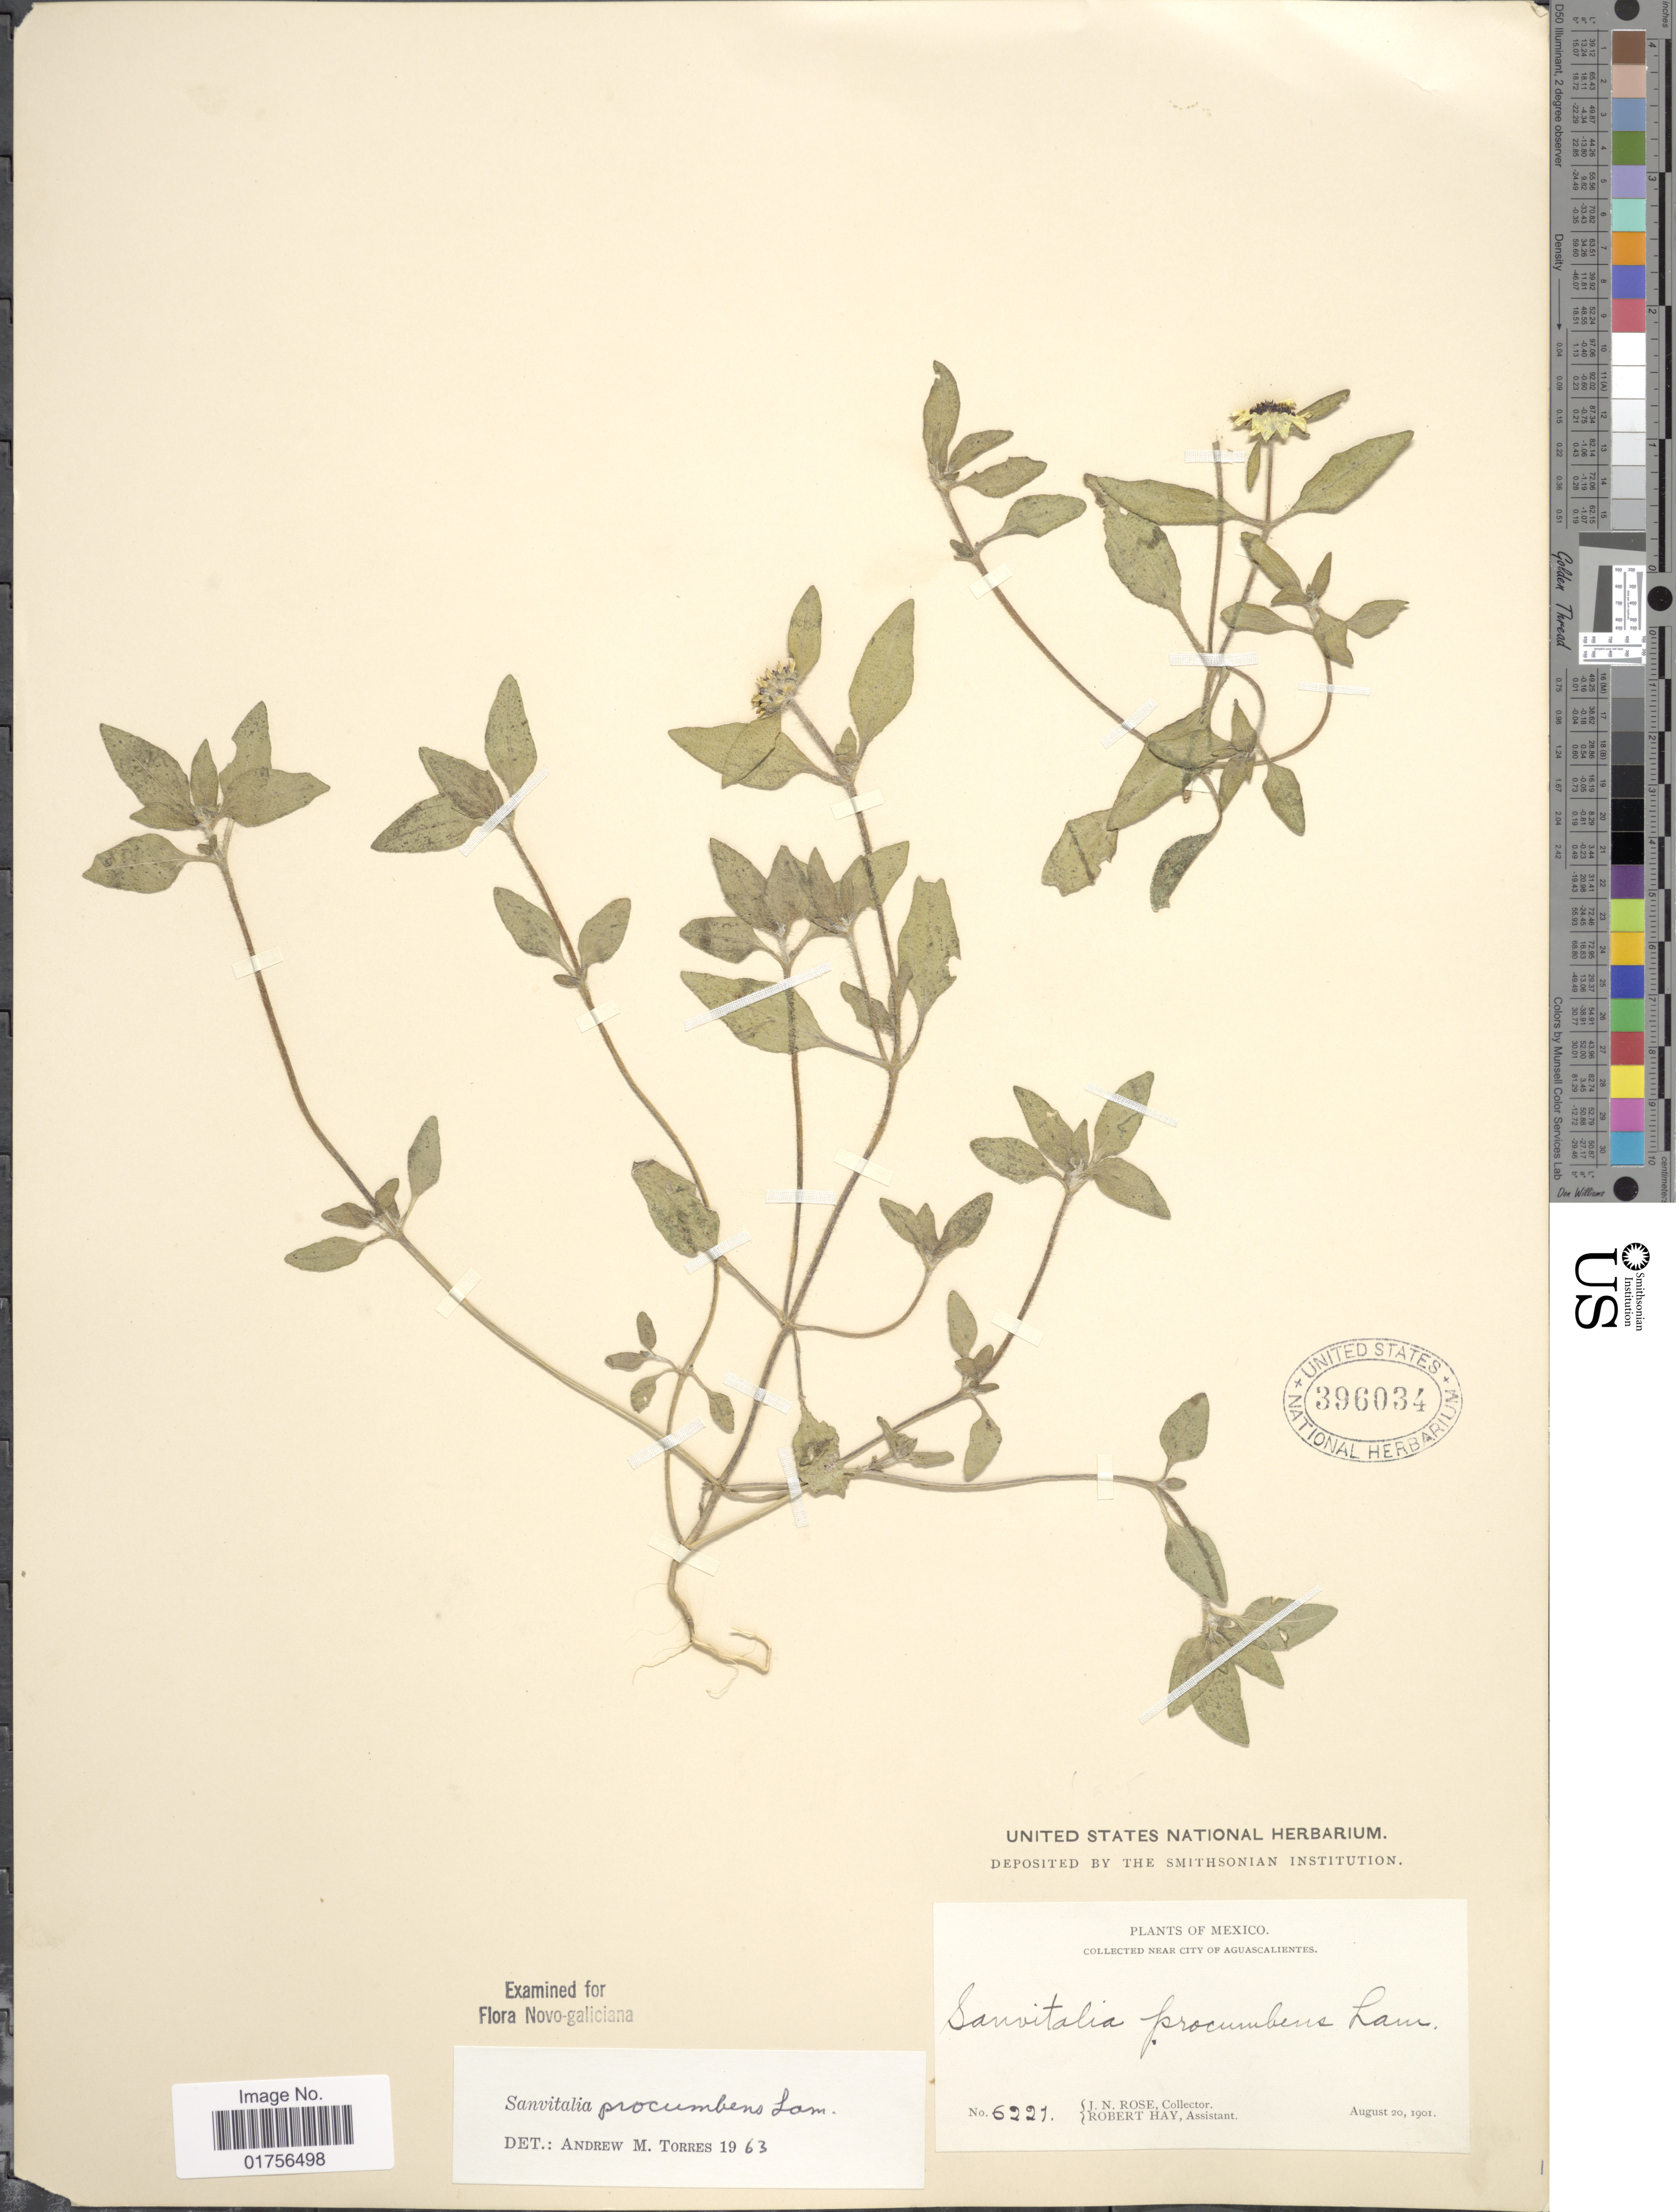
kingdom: Plantae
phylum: Tracheophyta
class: Magnoliopsida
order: Asterales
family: Asteraceae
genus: Sanvitalia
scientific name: Sanvitalia procumbens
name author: Lam.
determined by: Skibicki, Samuel V.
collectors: J. N. Rose & R. H. Hay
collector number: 6221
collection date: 1901-08-20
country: Mexico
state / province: Aguascalientes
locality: Near City of Aguascalientes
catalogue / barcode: US 396034